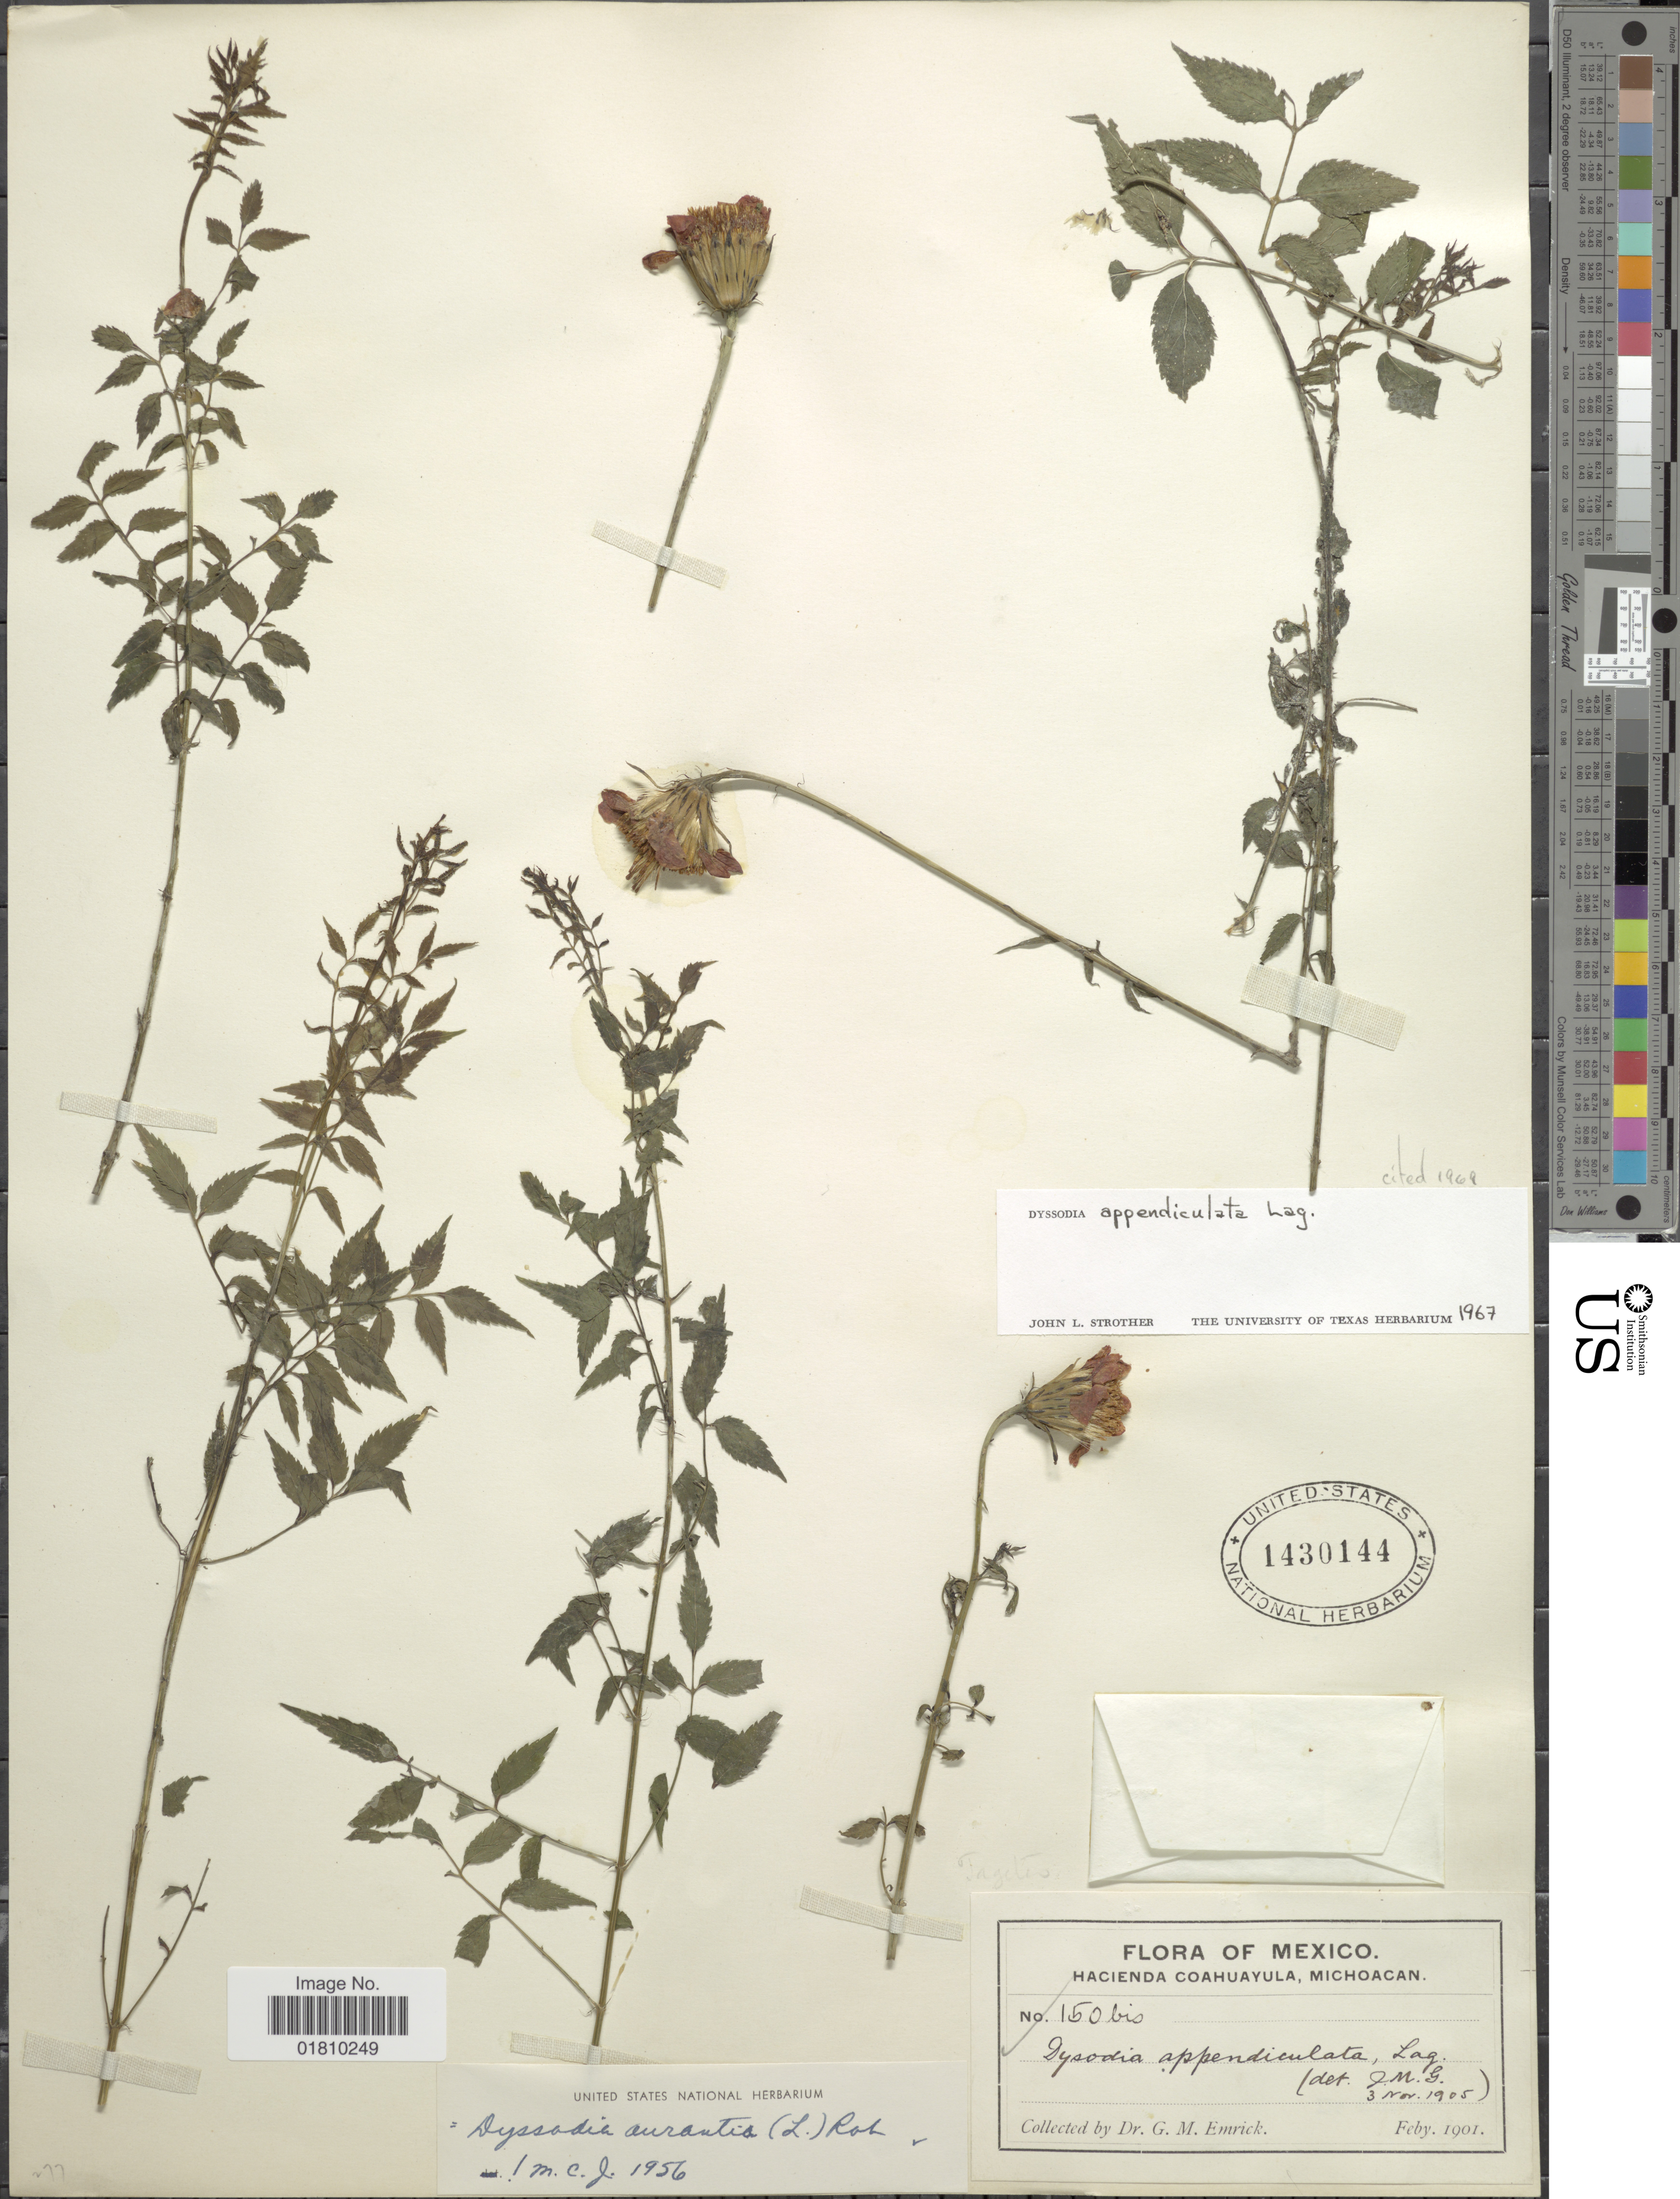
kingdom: Plantae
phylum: Tracheophyta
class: Magnoliopsida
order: Asterales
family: Asteraceae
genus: Adenophyllum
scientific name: Adenophyllum appendiculatum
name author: (Lag.) Strother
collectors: G. Emrick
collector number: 150bis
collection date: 1901-02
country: Mexico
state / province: Michoacán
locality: Hacienda Coahuayula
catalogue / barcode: US 1430144